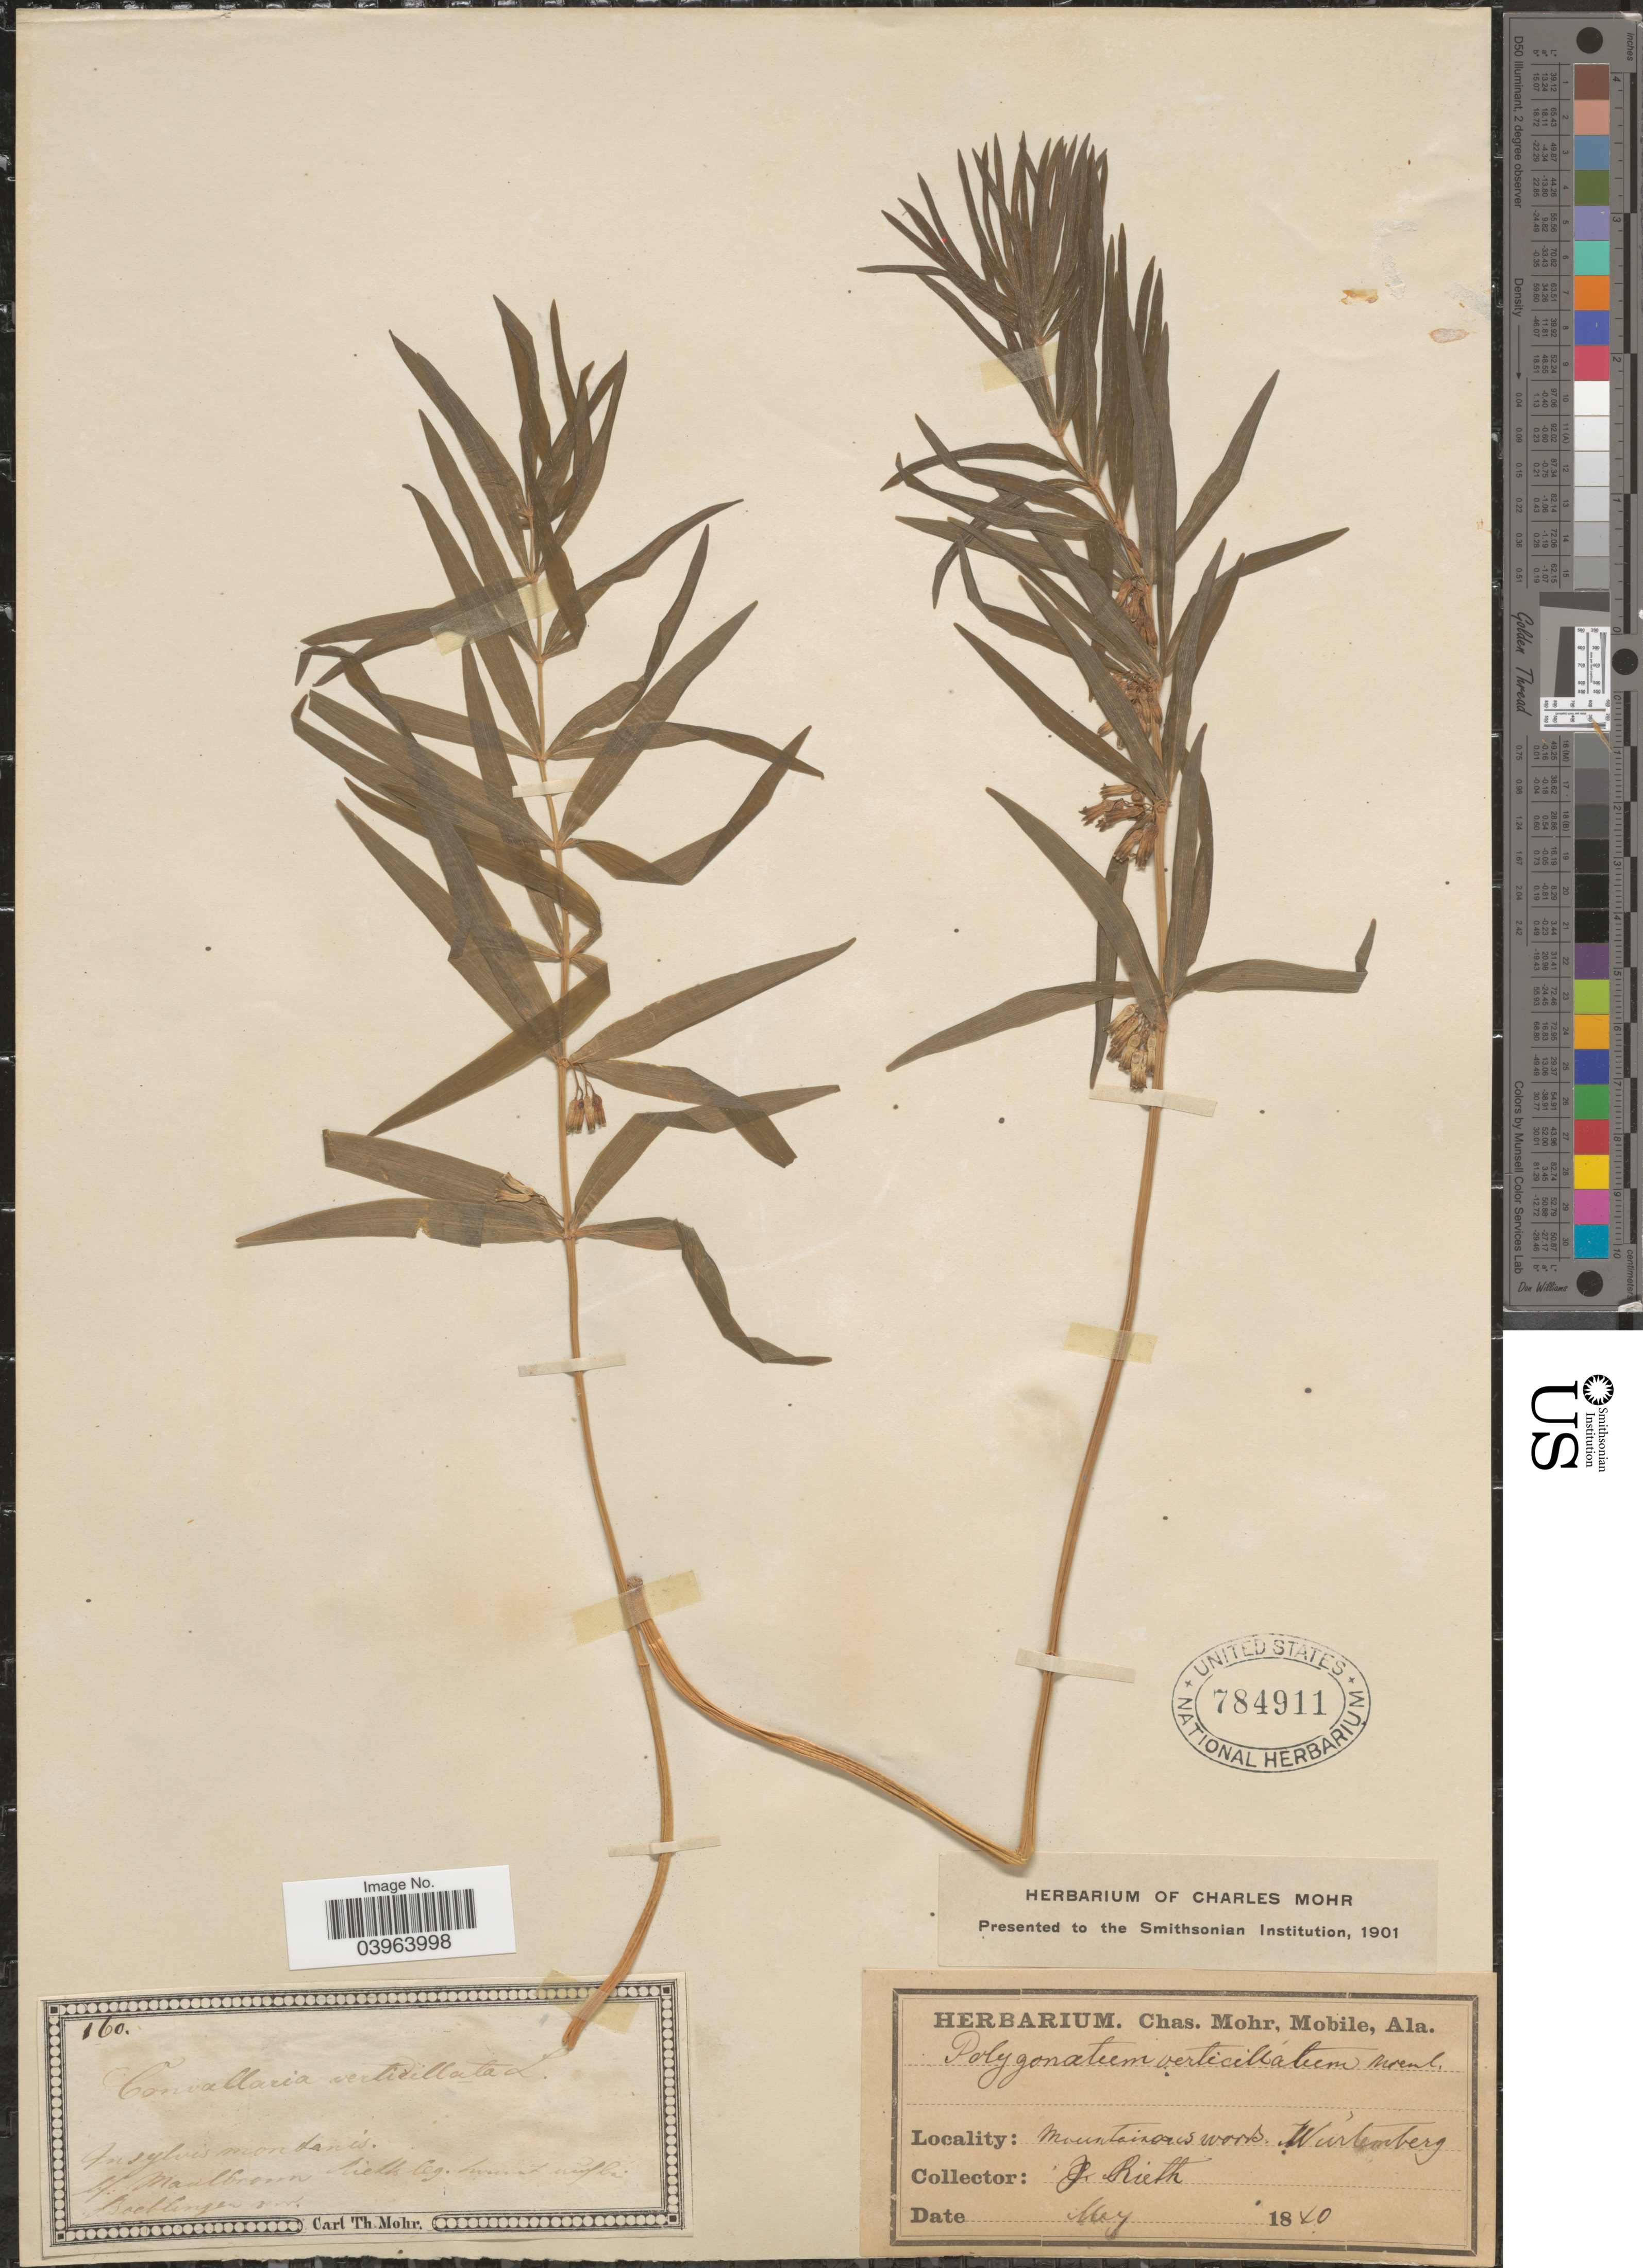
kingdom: Plantae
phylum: Tracheophyta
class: Liliopsida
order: Asparagales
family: Asparagaceae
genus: Polygonatum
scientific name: Polygonatum verticillatum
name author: (L.) All.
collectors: J. Rieth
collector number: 160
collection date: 1840-05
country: Germany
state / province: Baden-Württemberg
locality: Mountains woods. Wurtemberg. Bochlingen [interpreted].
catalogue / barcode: US 784911